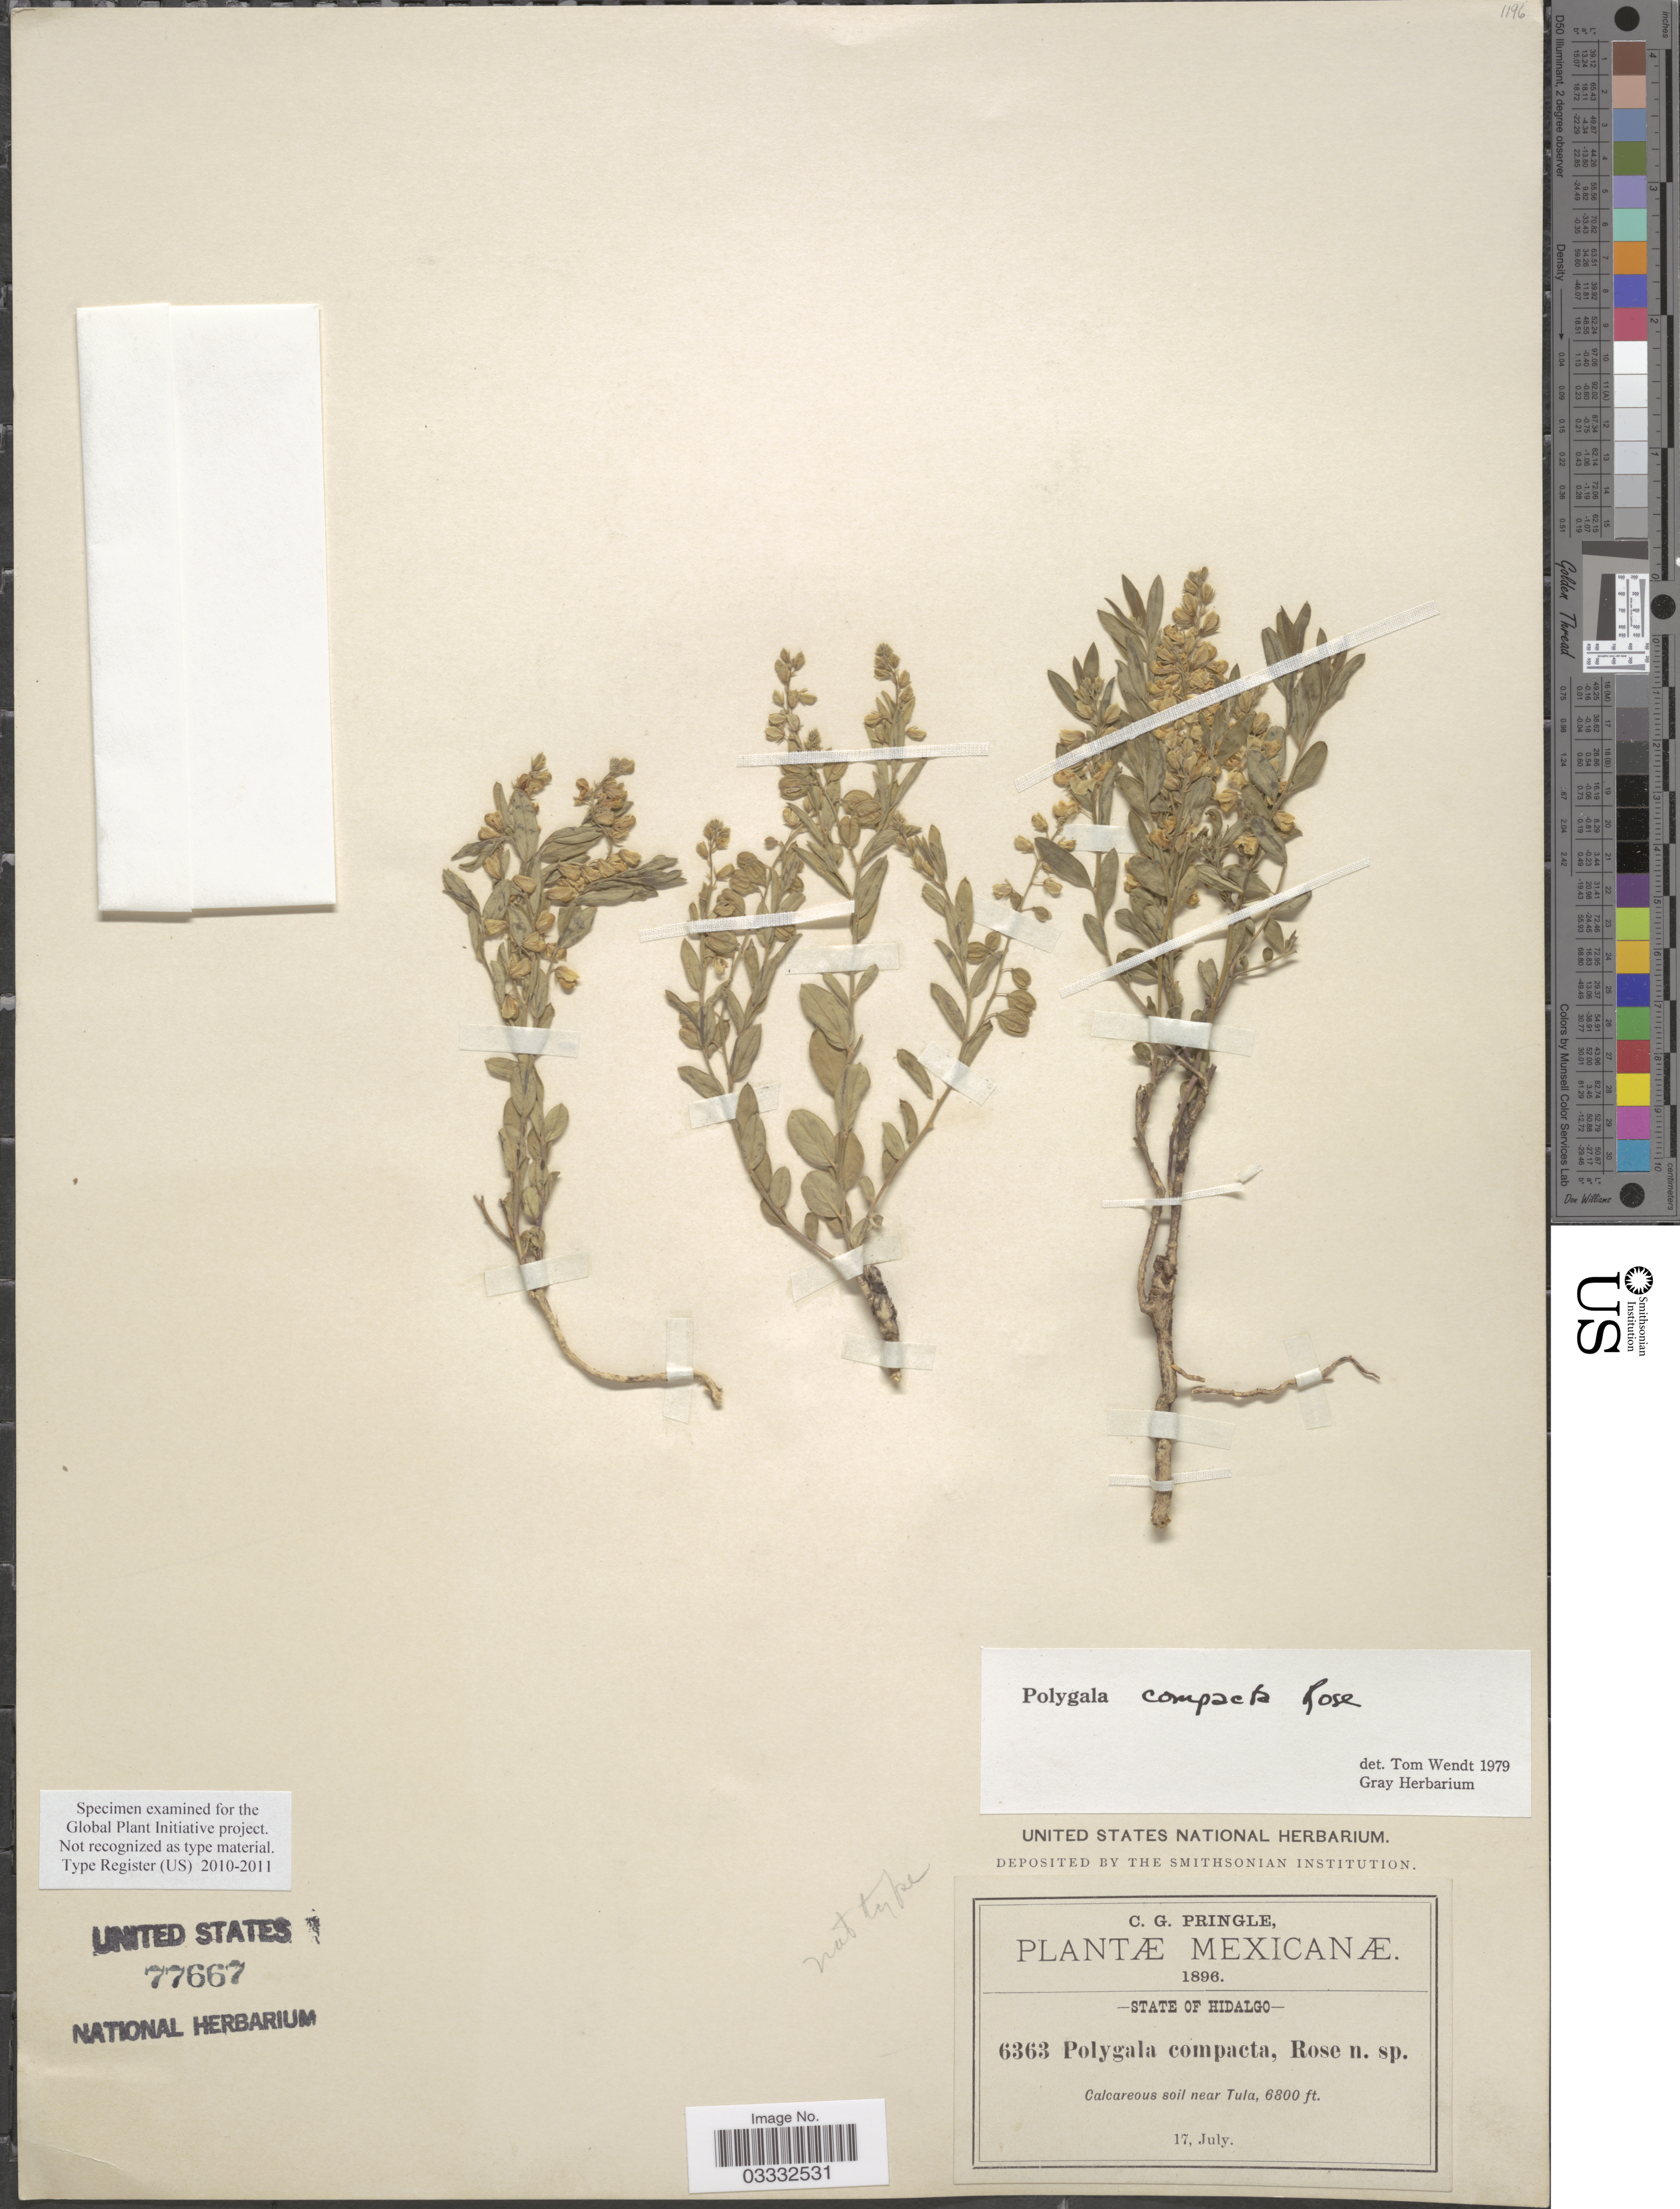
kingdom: Plantae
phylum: Tracheophyta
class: Magnoliopsida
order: Fabales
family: Polygalaceae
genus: Polygala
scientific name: Polygala compacta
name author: Rose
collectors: C. G. Pringle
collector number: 6363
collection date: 1896-07-17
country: Mexico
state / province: Hidalgo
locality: Near Tula.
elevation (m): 2073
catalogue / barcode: US 77667